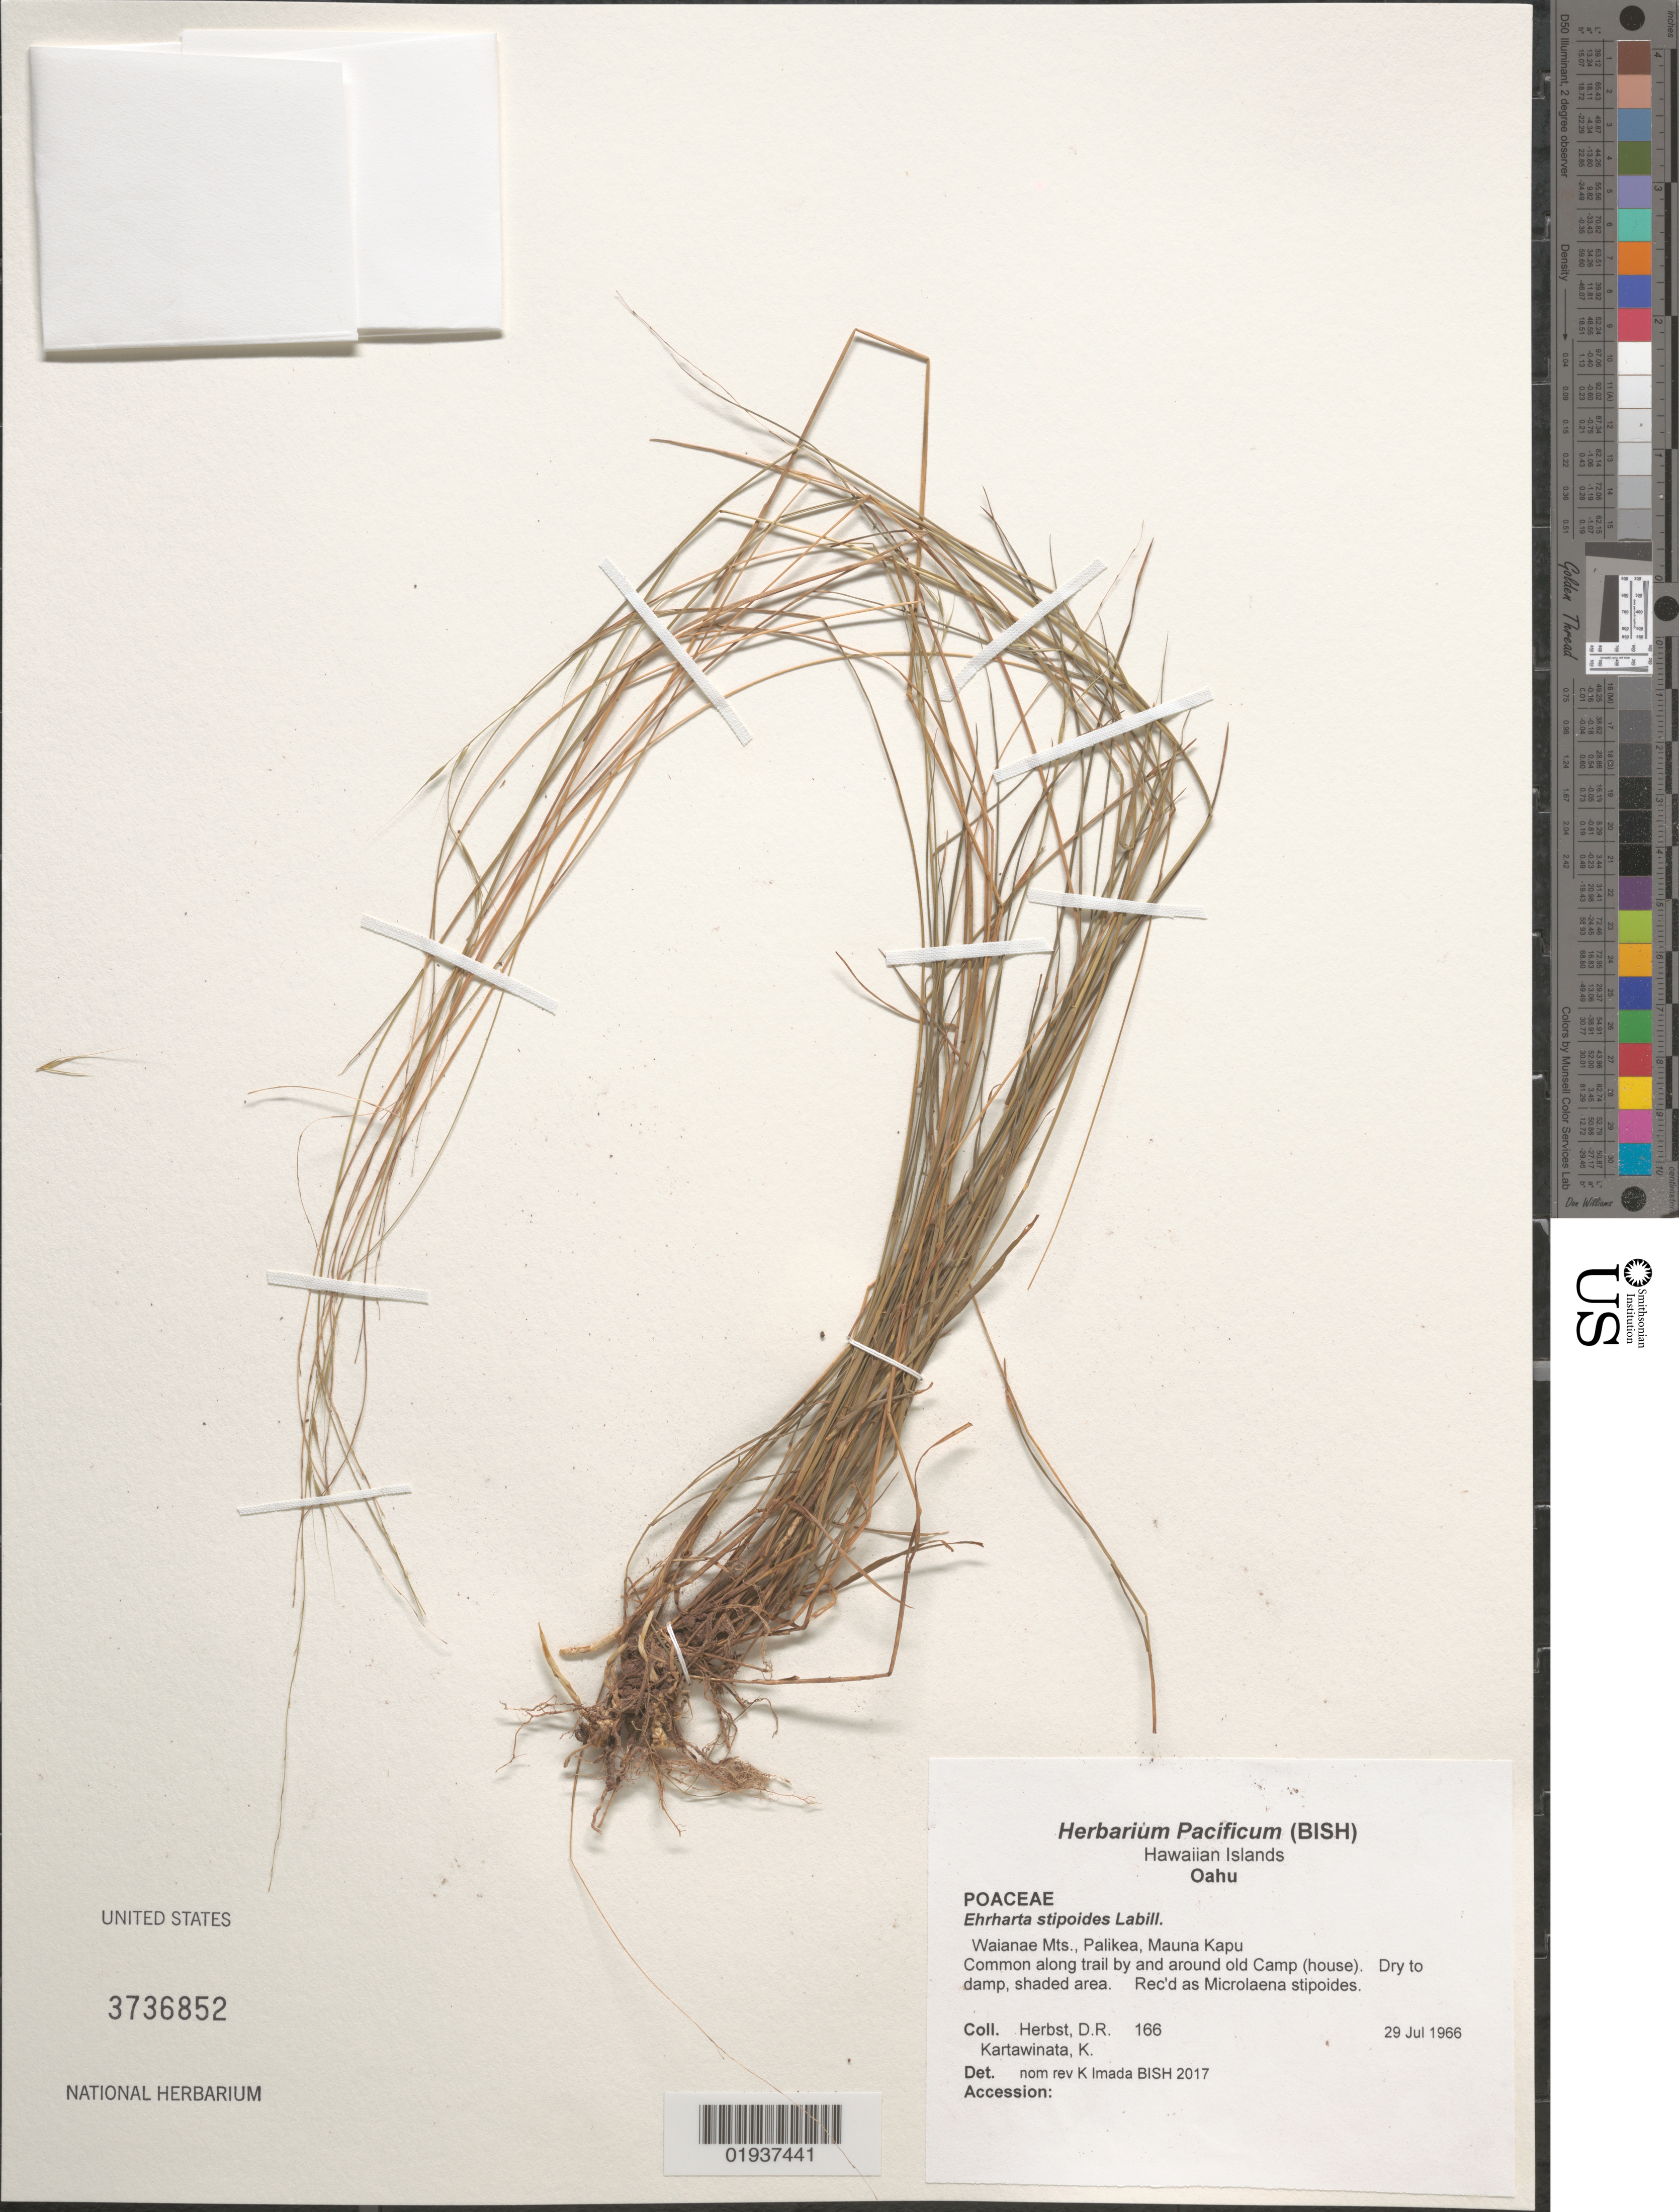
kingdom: Plantae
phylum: Tracheophyta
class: Liliopsida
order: Poales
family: Poaceae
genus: Microlaena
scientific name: Microlaena stipoides var. stipoides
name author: (Labill.) R. Br.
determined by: Faccenda, K.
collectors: D. R. Herbst & K. Kartawinata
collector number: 166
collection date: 1966-07-29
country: United States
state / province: Hawaii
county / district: Honolulu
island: Oahu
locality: Waianae Mts., Palikea, Mauna Kapu, along traili by and around old Camp (house)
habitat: Dry to damp, shaded area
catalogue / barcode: US 3736852